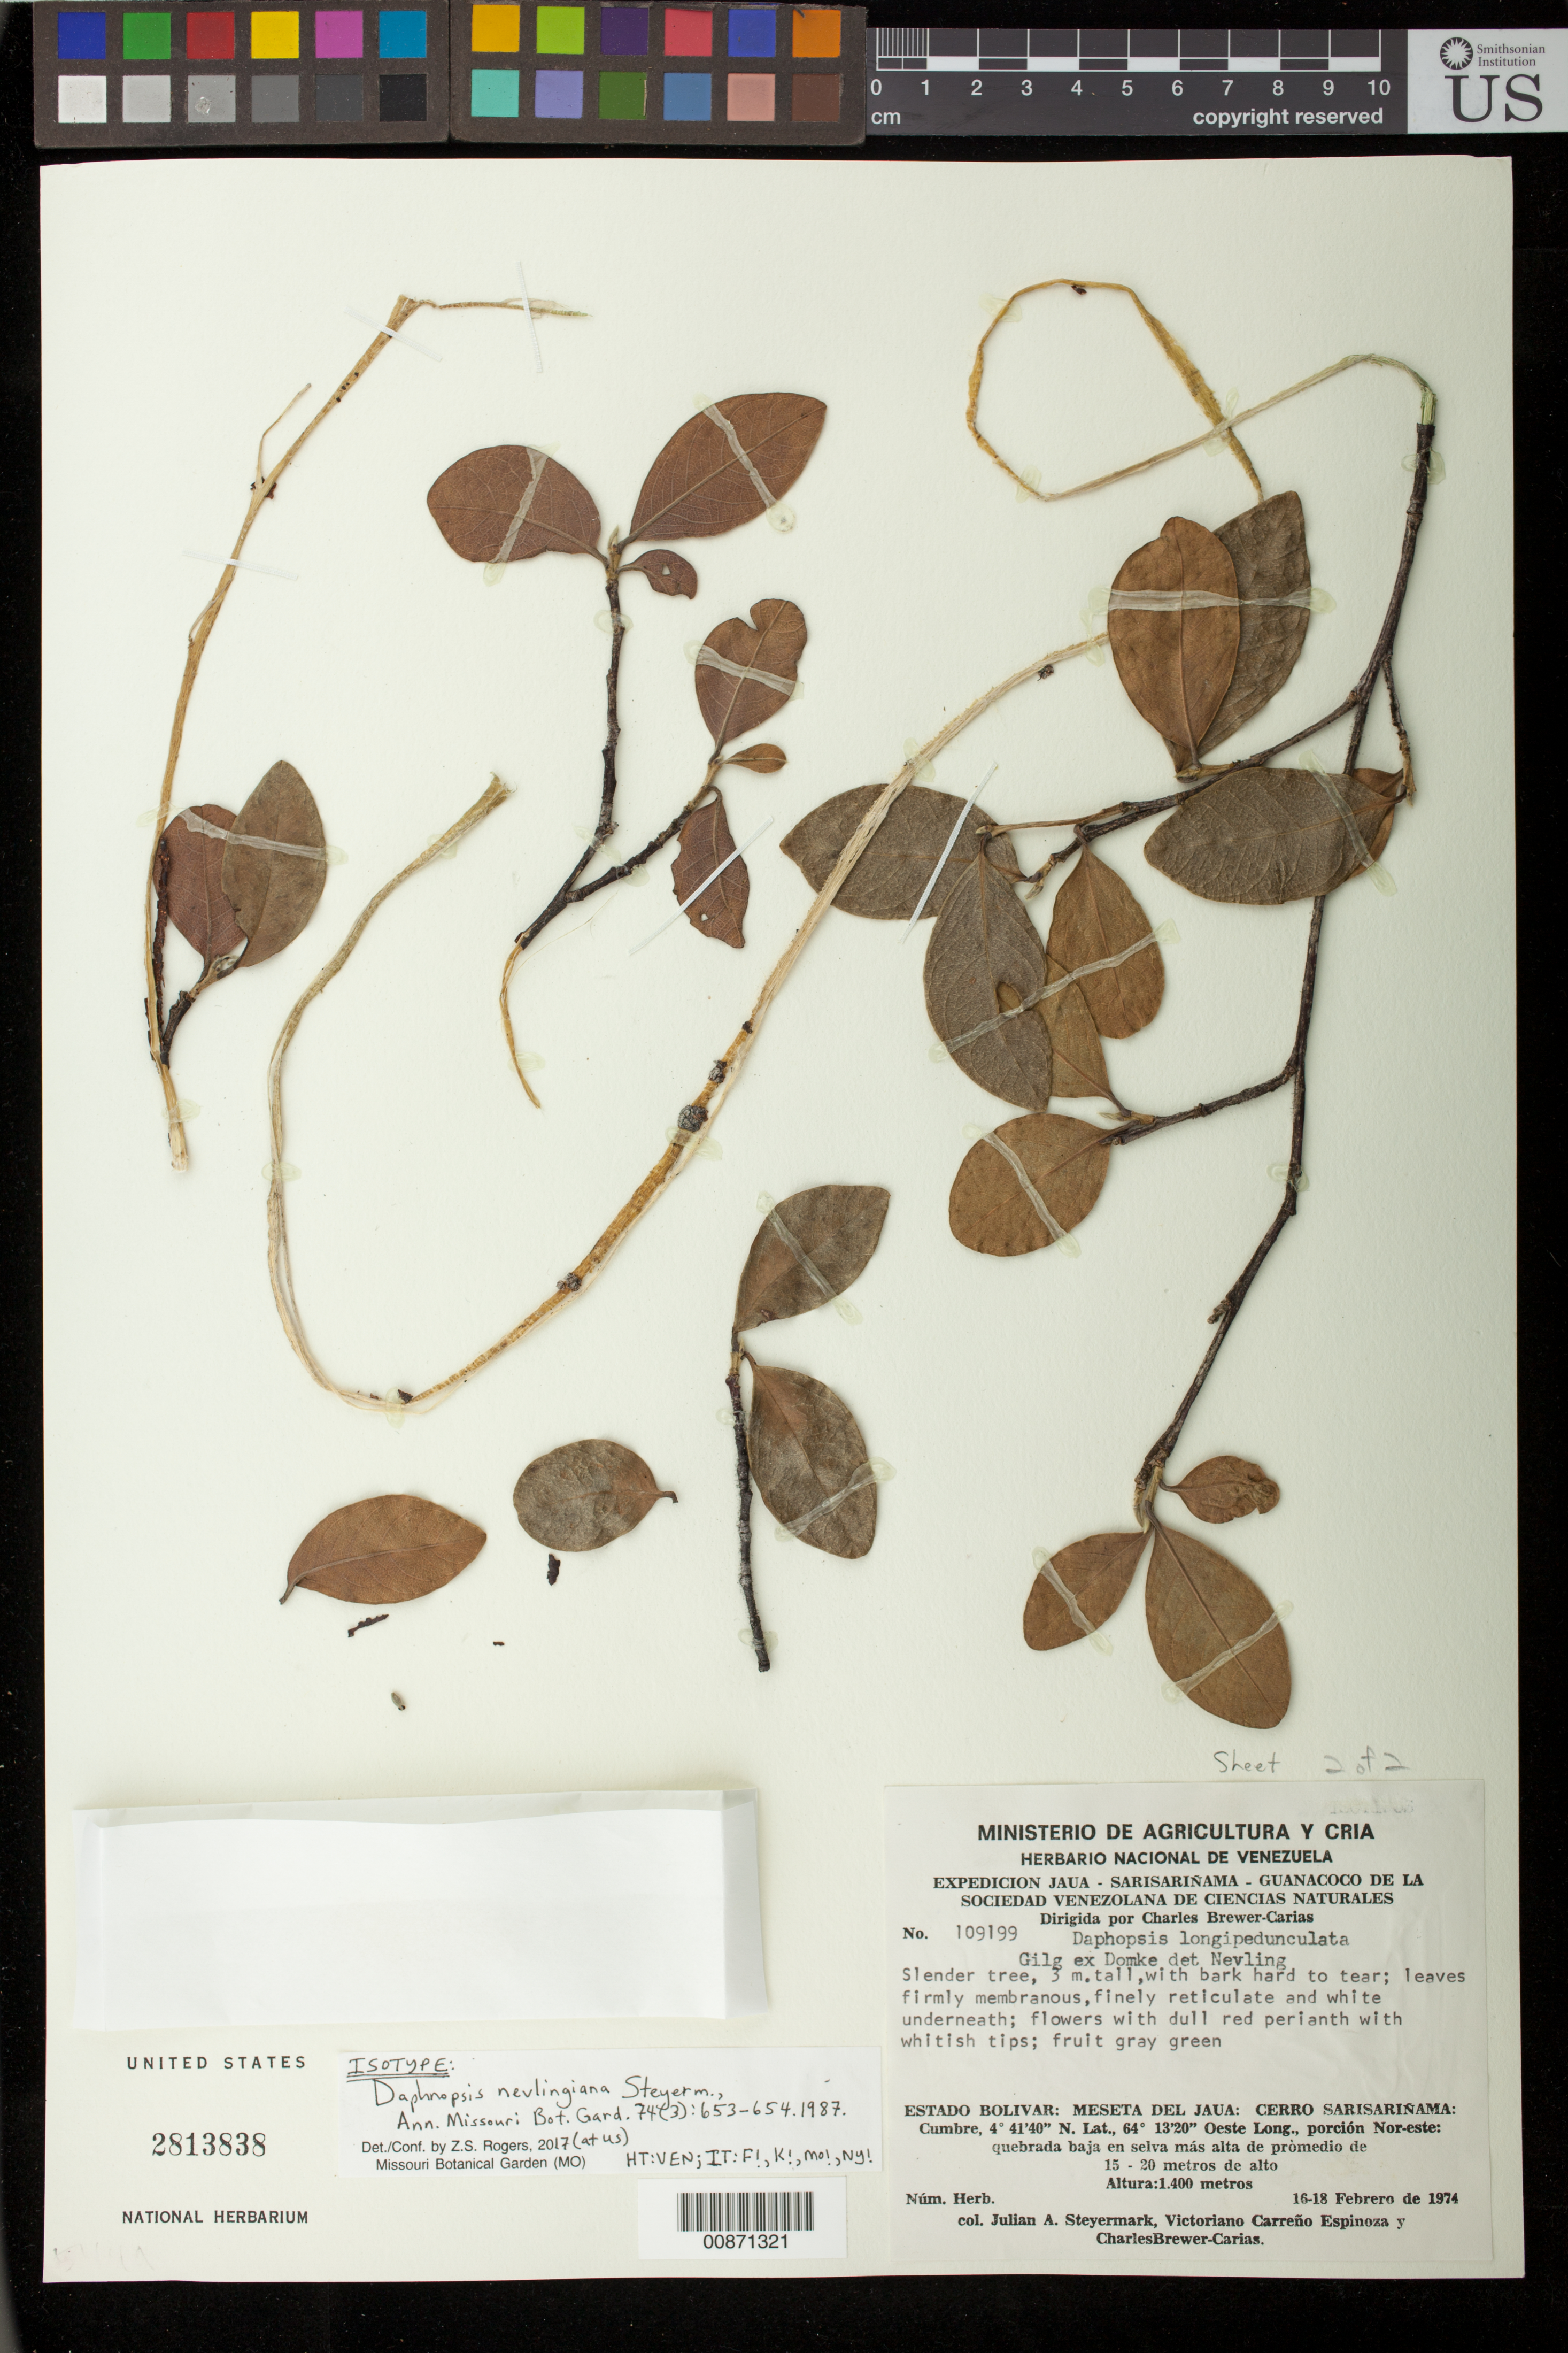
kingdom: Plantae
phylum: Tracheophyta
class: Magnoliopsida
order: Malvales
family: Thymelaeaceae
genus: Daphnopsis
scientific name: Daphnopsis nevlingiana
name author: Steyerm.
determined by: Rogers, Z. S.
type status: Isotype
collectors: J. Steyermark, V. Carreño E. & C. Brewer-Carias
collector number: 109199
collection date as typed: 16-Feb-74 to 18-Feb-74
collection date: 1974-02-16/1974-02-18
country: Venezuela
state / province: Bolívar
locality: Meseta del Jaua: Cerro Sarisariñama, cumbre, porcion NE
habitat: Quebrada baja en selva mas alta de promedio de 15-20 m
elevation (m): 1400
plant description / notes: Specimen is annotated "Sheet 2 of 2" (with USNH 2814015 "Sheet 1 of 2") but the two sheets are not obviously two parts of a single specimen.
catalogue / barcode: US 2813838